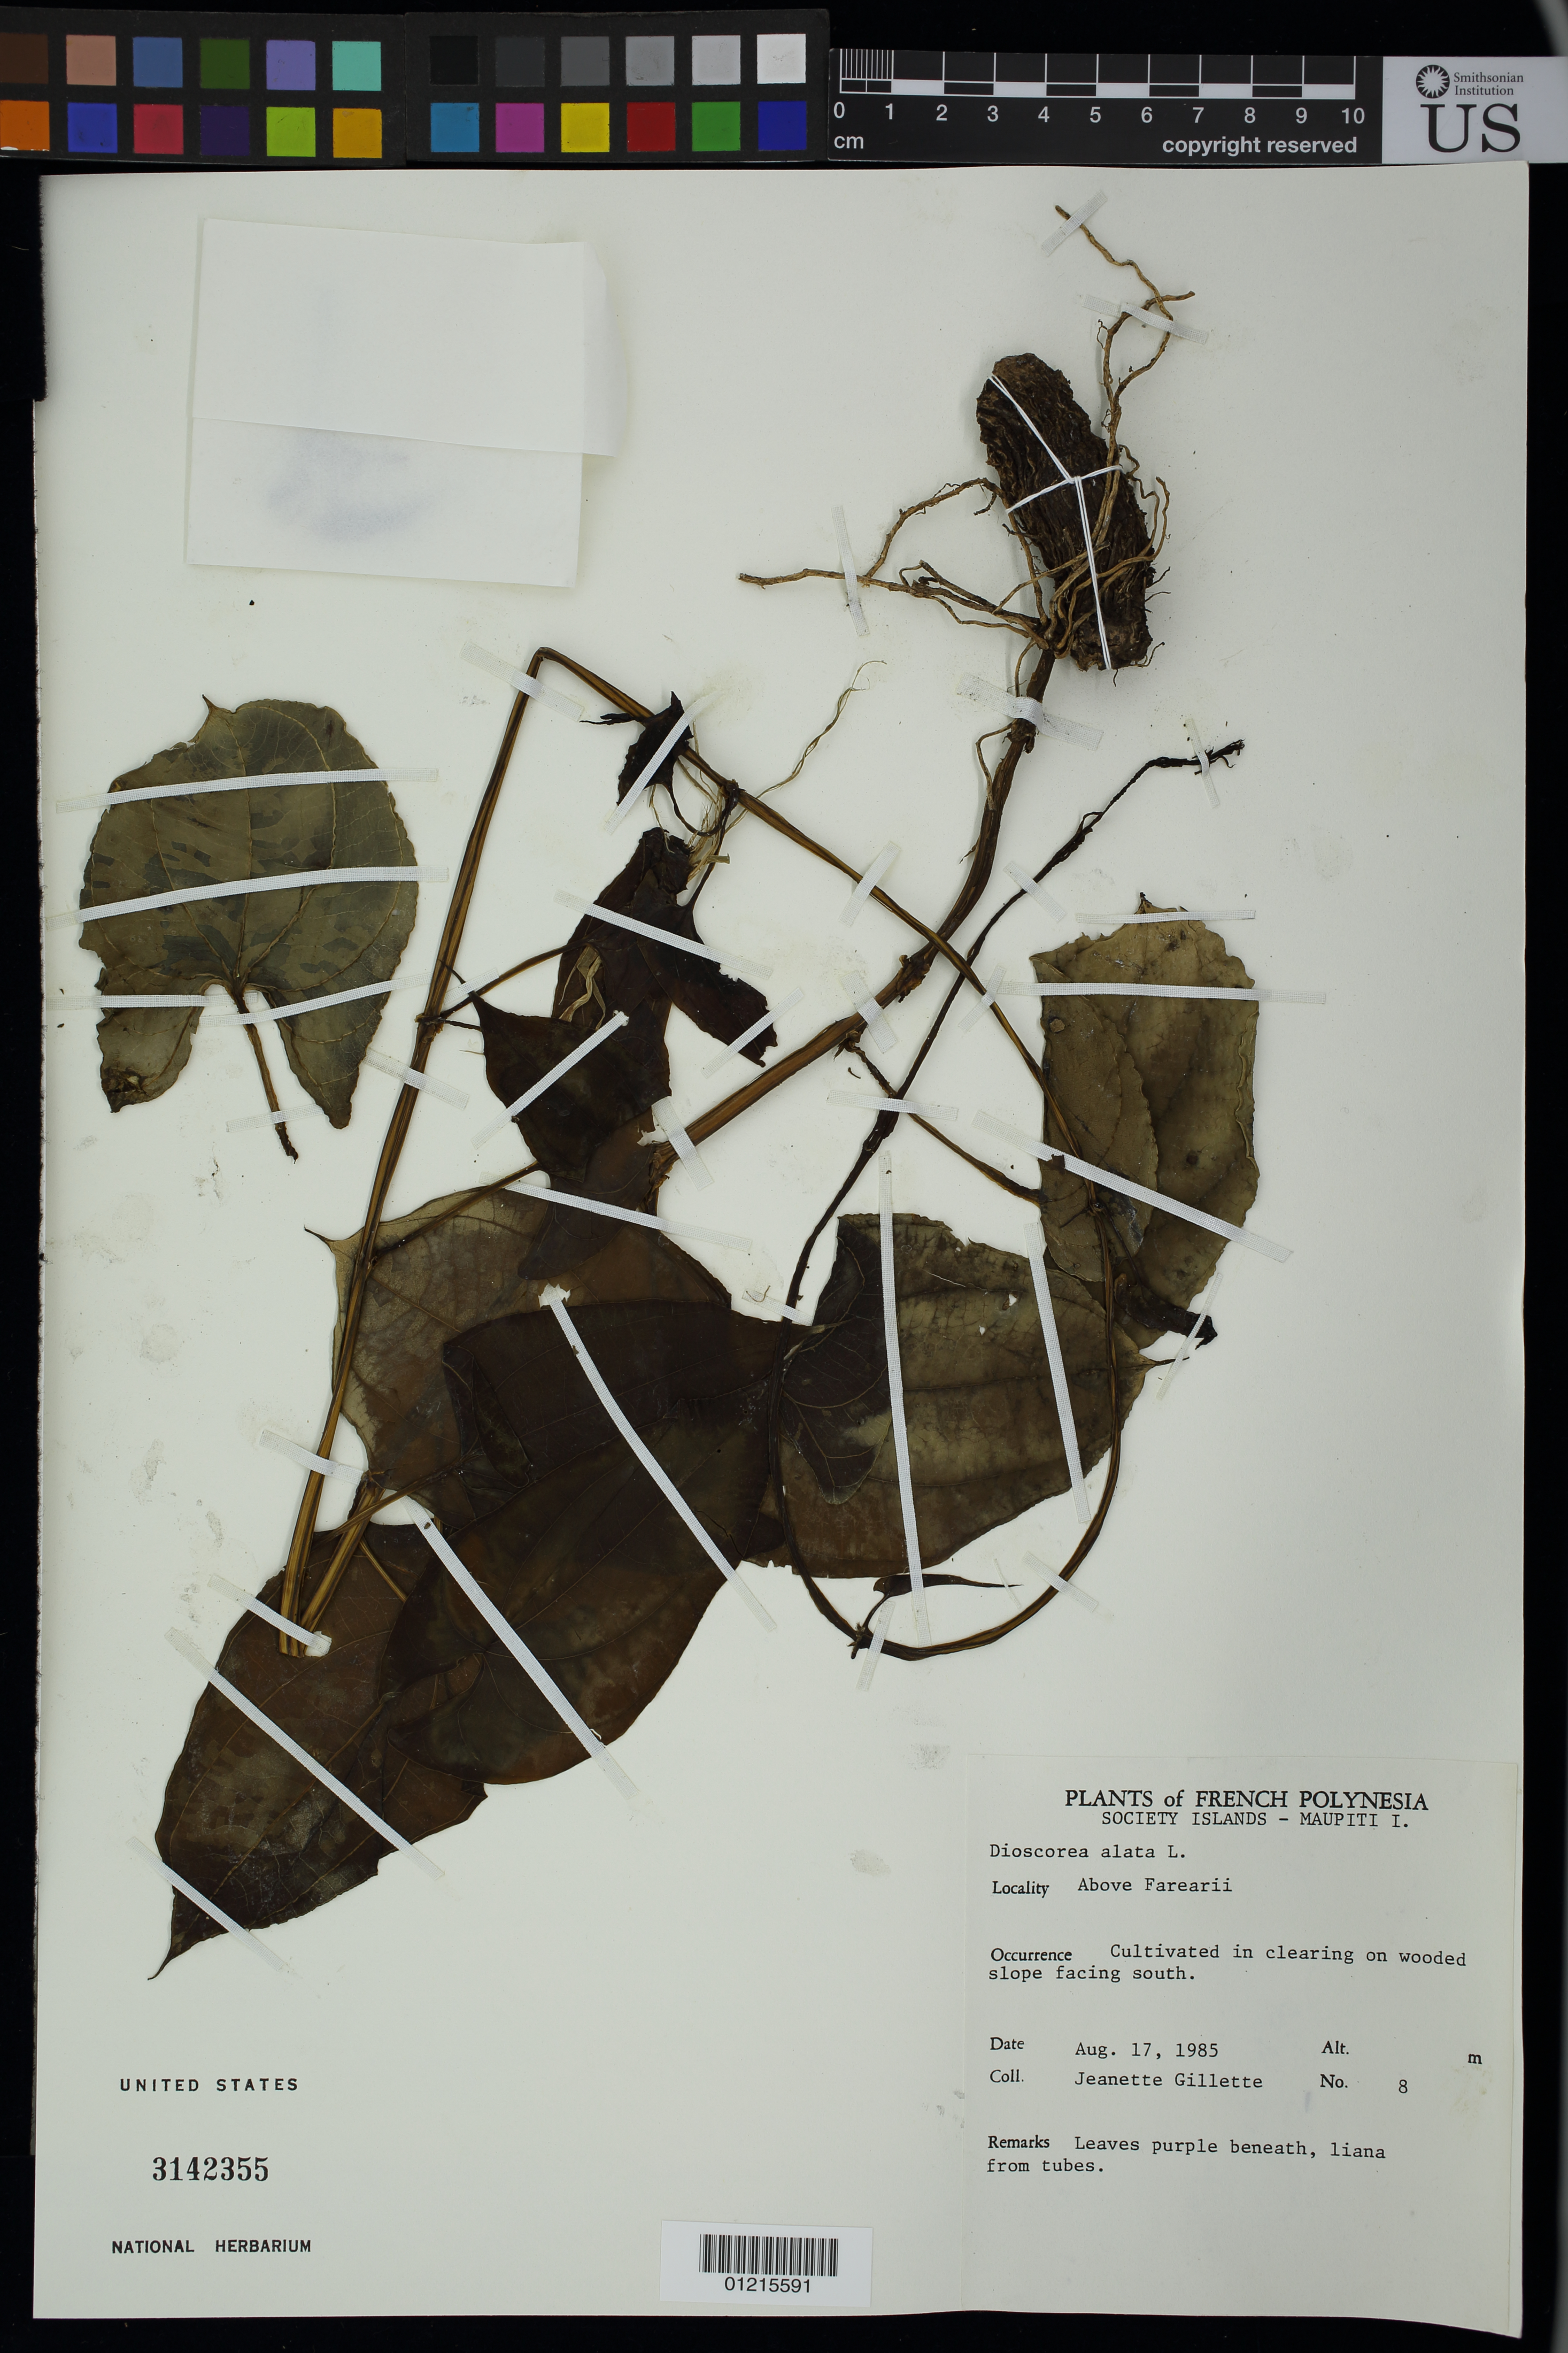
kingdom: Plantae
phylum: Tracheophyta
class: Liliopsida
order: Dioscoreales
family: Dioscoreaceae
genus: Dioscorea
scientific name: Dioscorea alata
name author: L.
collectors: J. Gillette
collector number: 8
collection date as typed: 17 Aug 1985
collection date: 1985-08-17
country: French Polynesia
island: Maupiti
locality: Above farearii [Society Is.]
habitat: Clearing on wooded slope.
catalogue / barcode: US 3142355